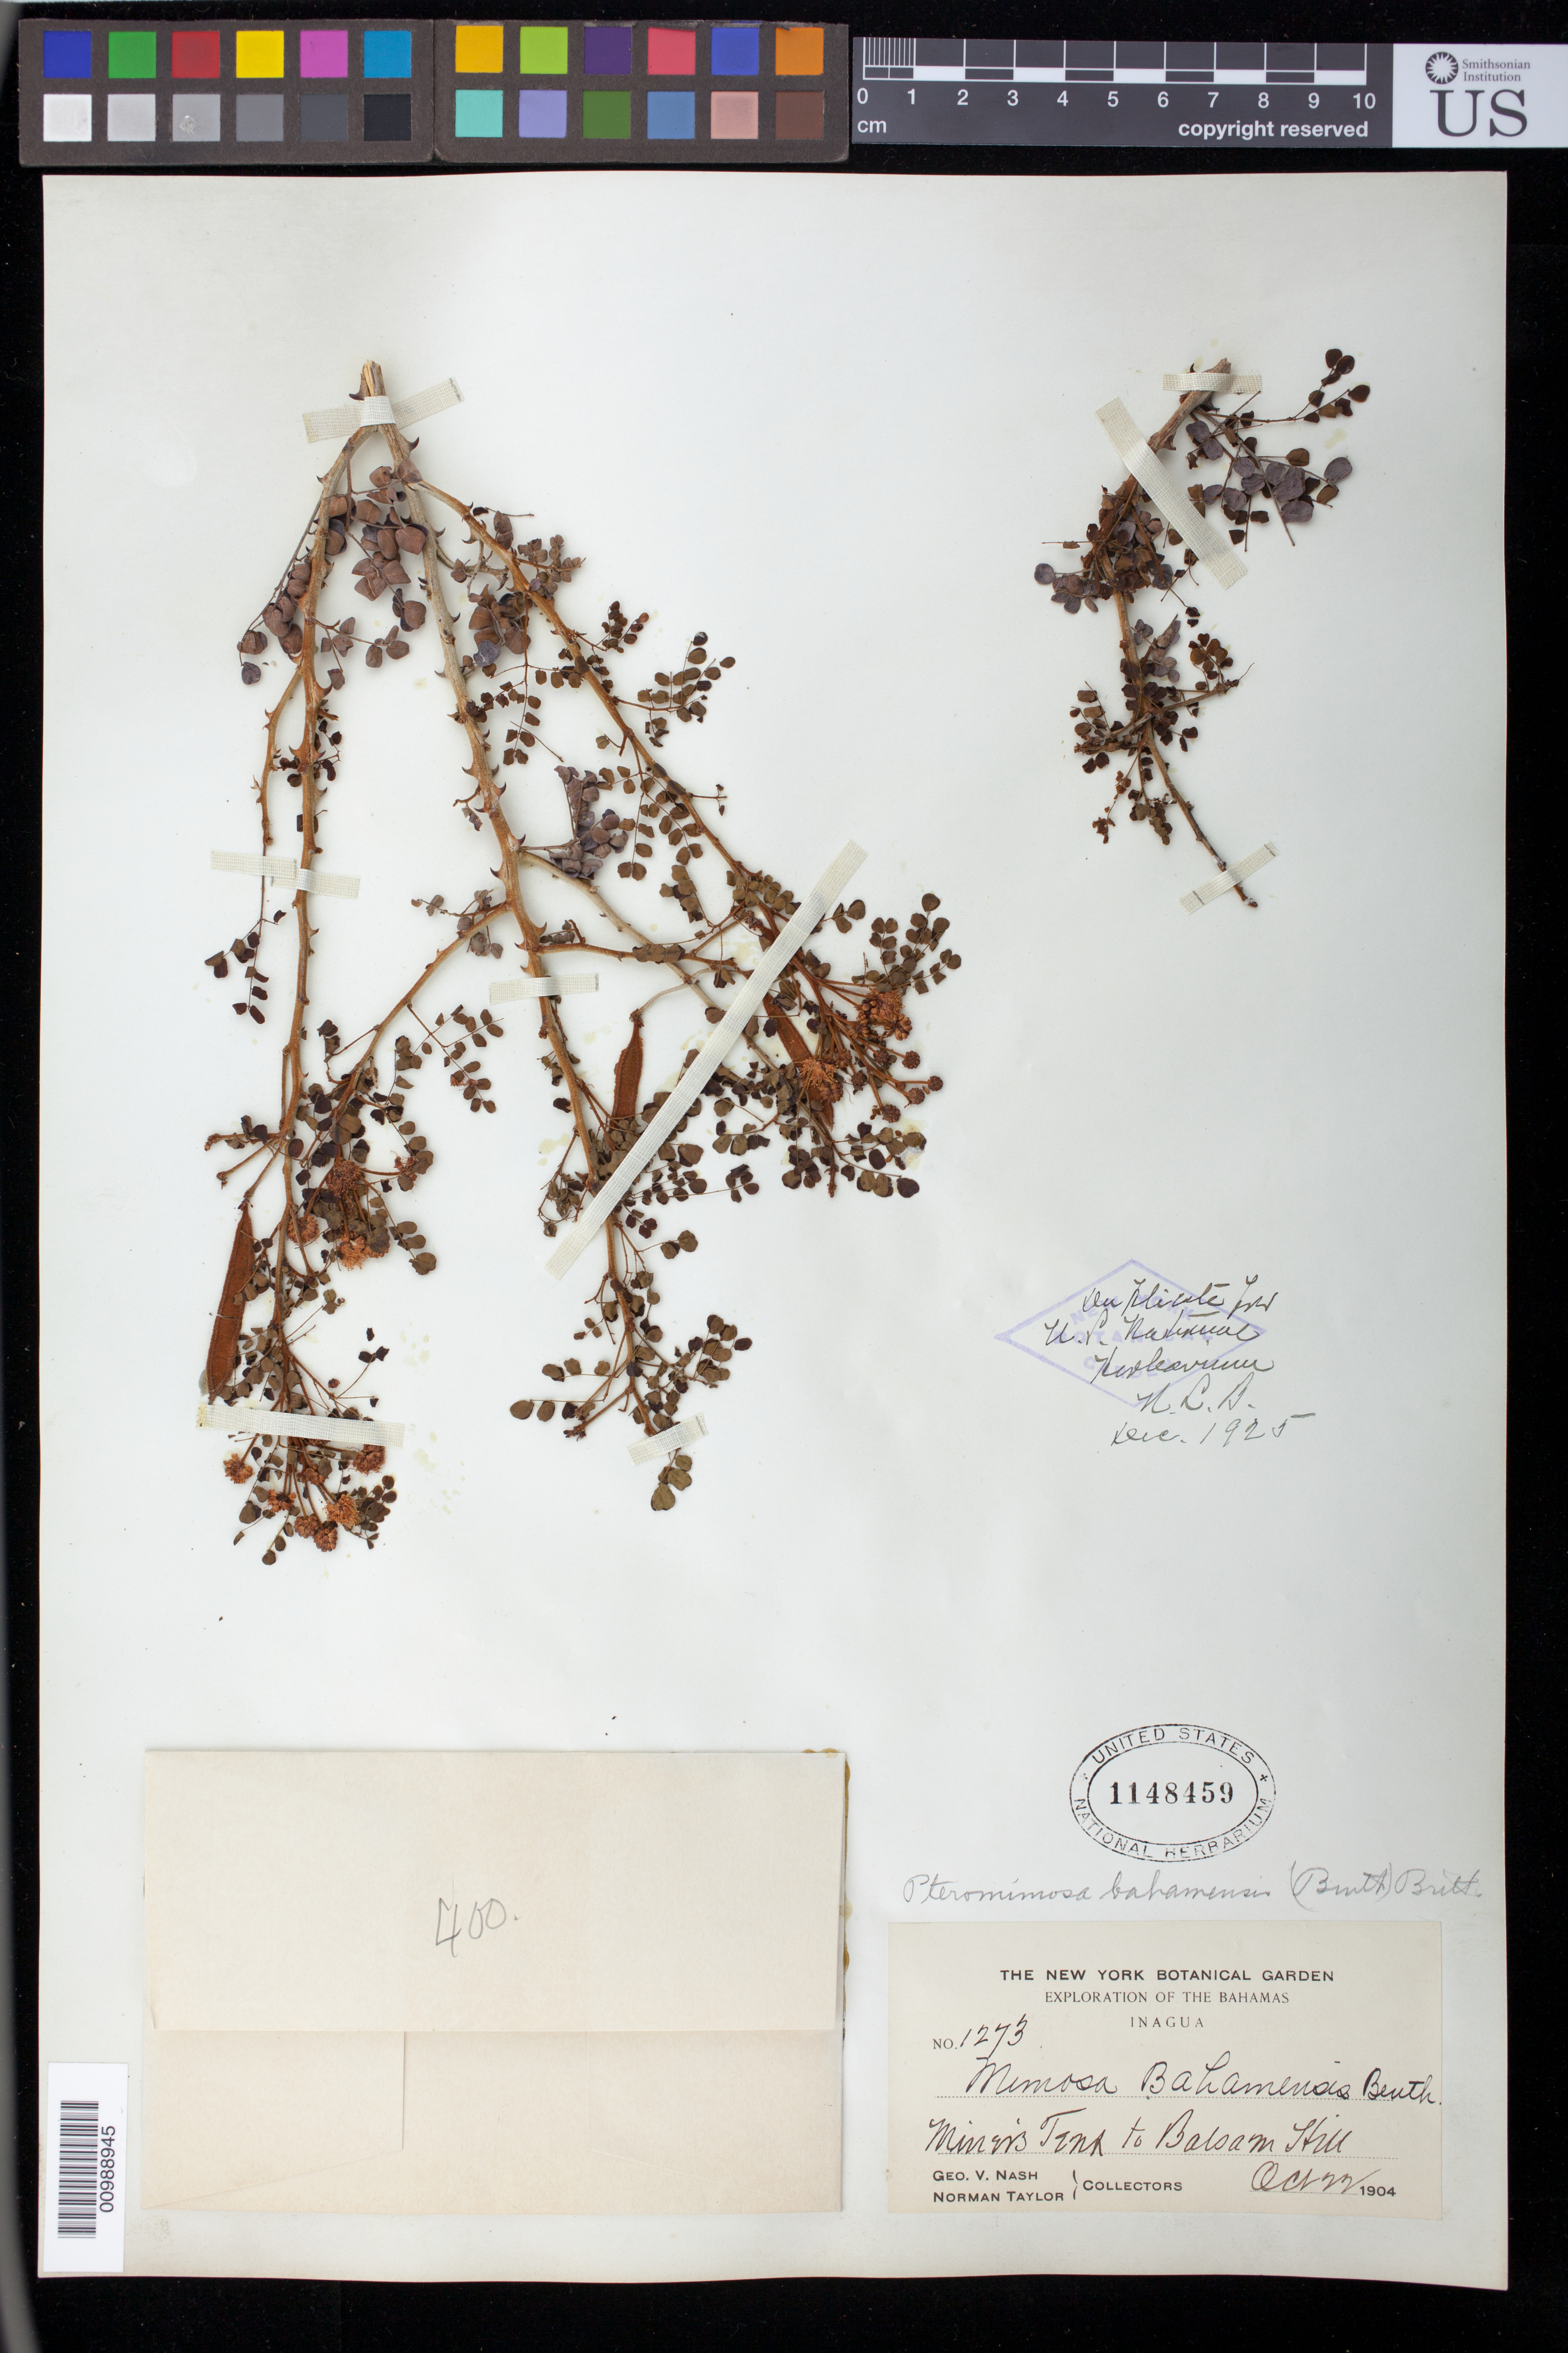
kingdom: Plantae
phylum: Tracheophyta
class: Magnoliopsida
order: Fabales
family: Fabaceae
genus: Mimosa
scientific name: Mimosa bahamensis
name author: Benth.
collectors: G. V. Nash & N. Taylor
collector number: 1273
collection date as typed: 22 Oct 1904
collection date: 1904-10-22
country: Bahamas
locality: Balsam Hill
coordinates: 0 N, 0 E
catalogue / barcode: US 1148459